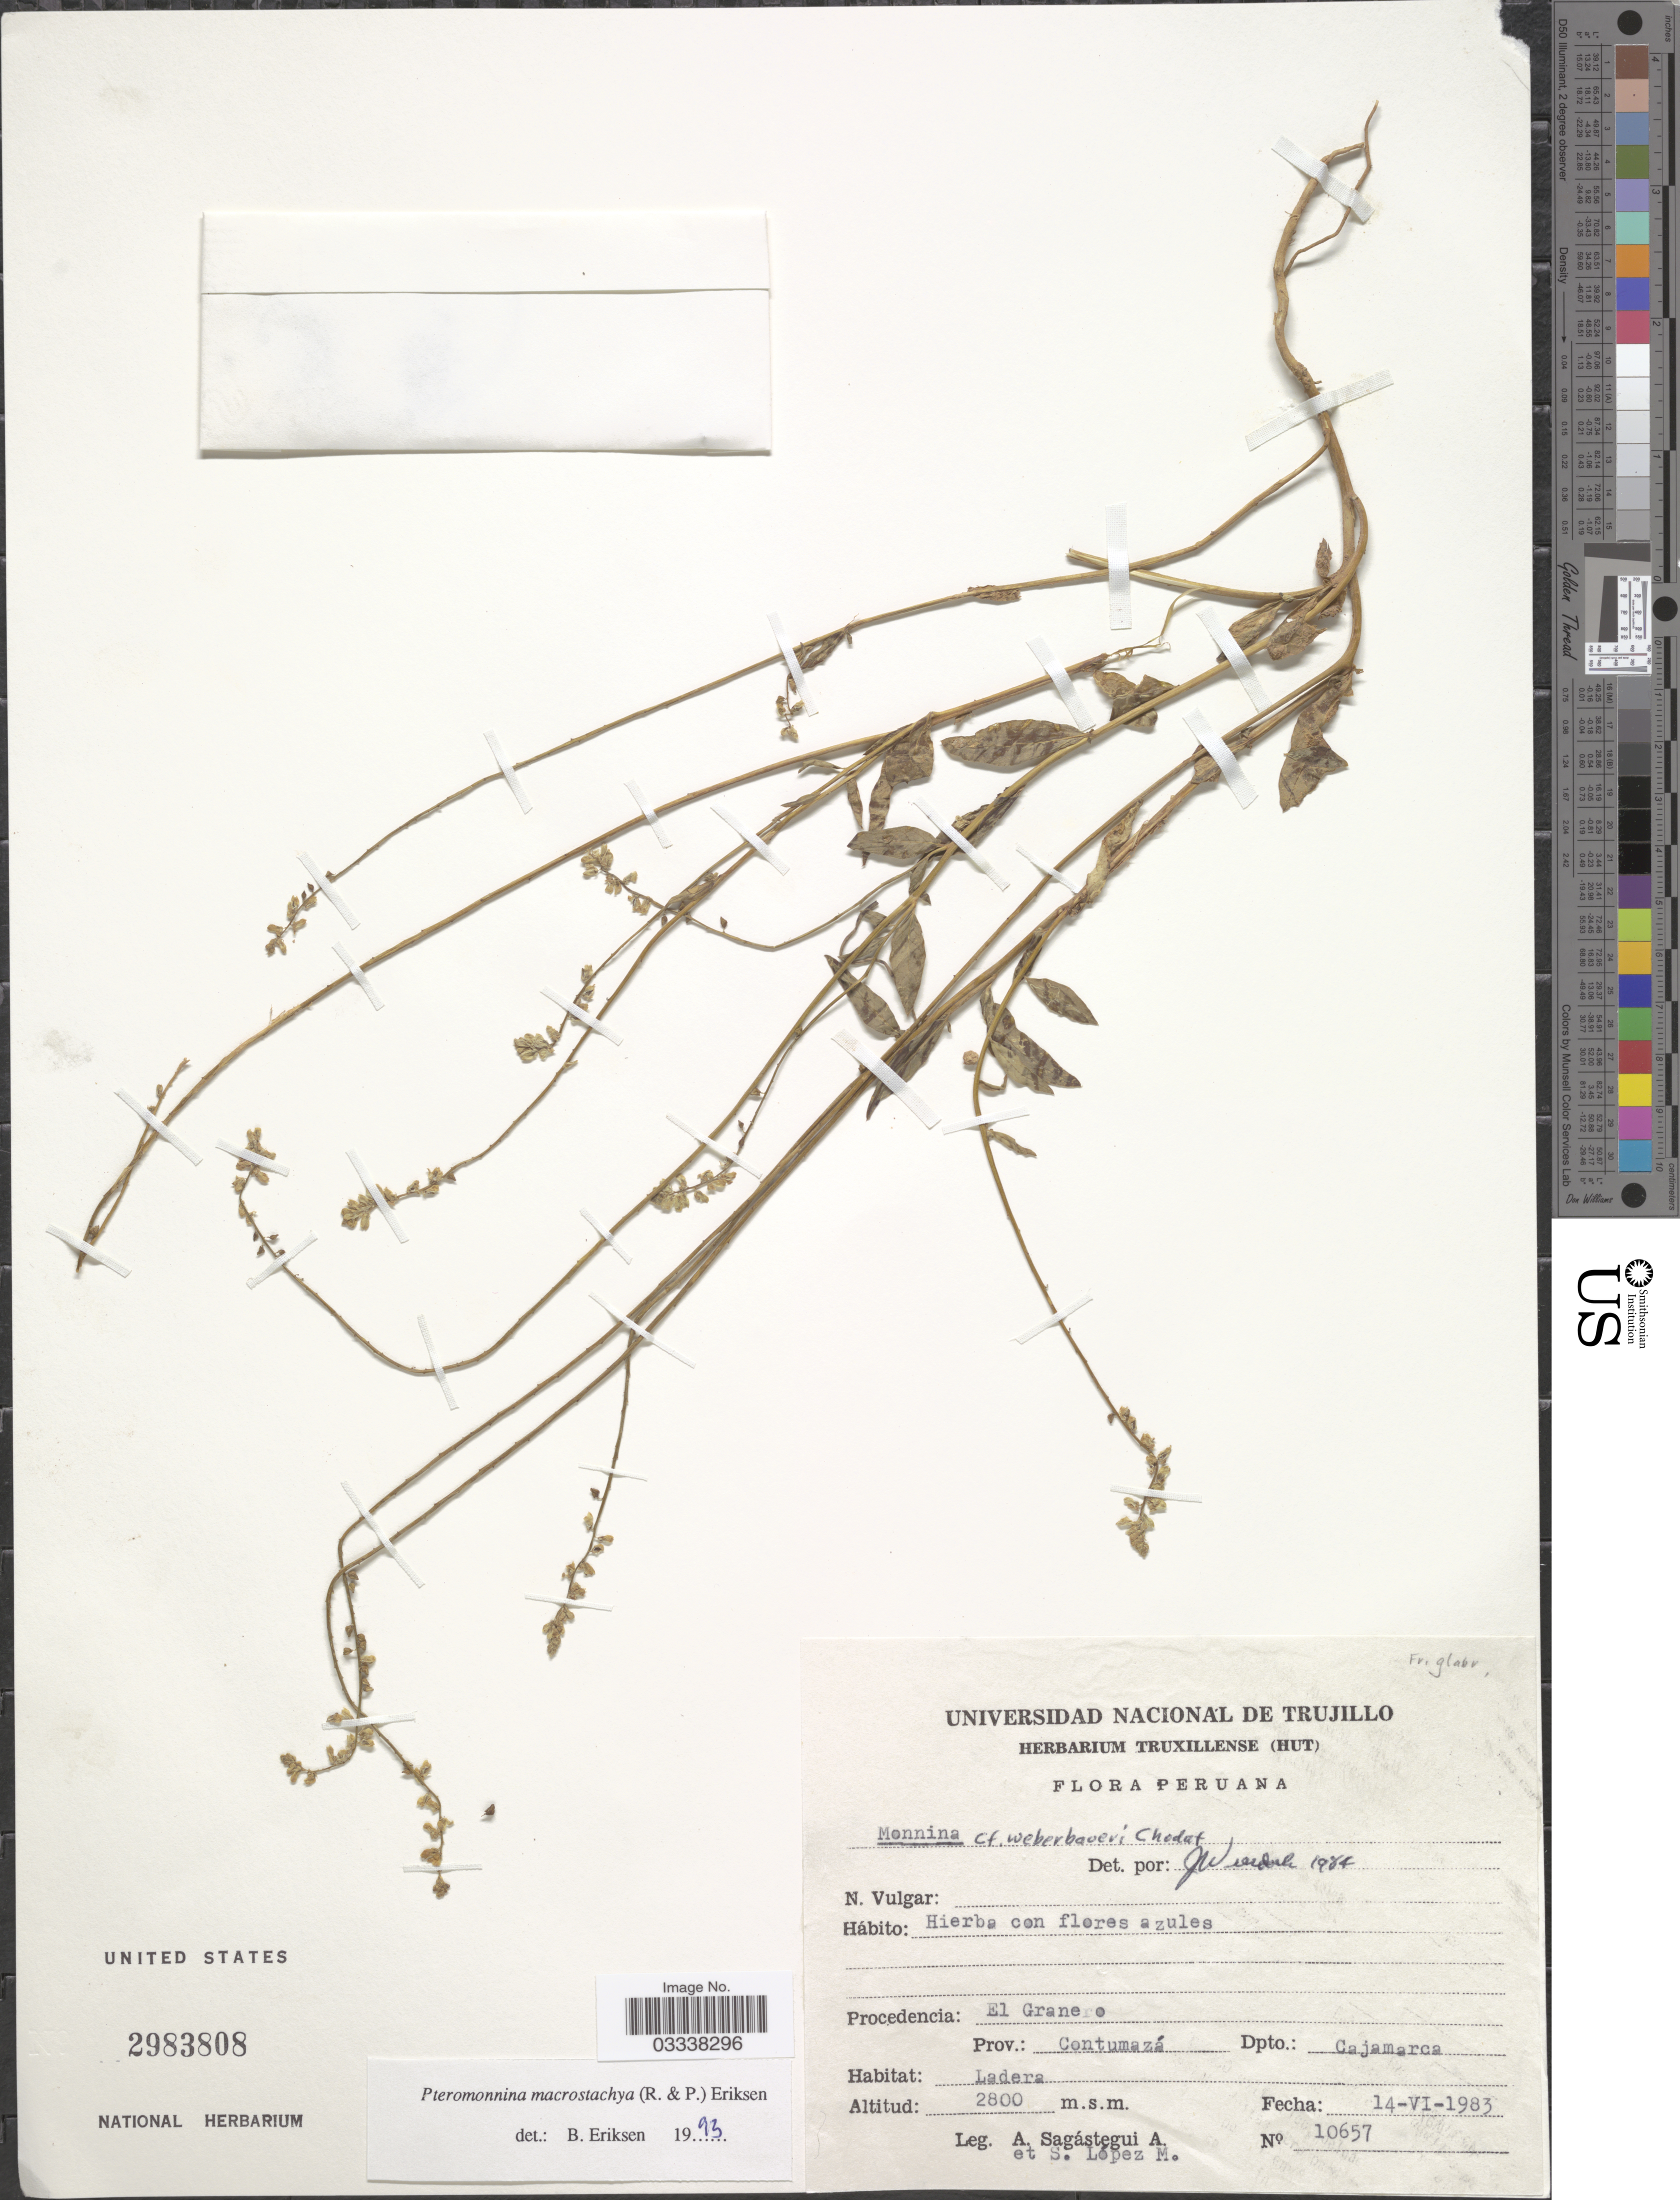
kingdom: Plantae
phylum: Tracheophyta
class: Magnoliopsida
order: Fabales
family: Polygalaceae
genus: Monnina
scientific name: Monnina macrostachya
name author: Ruiz & Pav.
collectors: A. Sagástegui A. & S. Lopez M.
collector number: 10657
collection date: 1983-06-14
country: Peru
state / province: Cajamarca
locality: El Granero. Prov.: Contumazá, Dpto.: Cajamarca.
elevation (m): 2800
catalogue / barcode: US 2983808